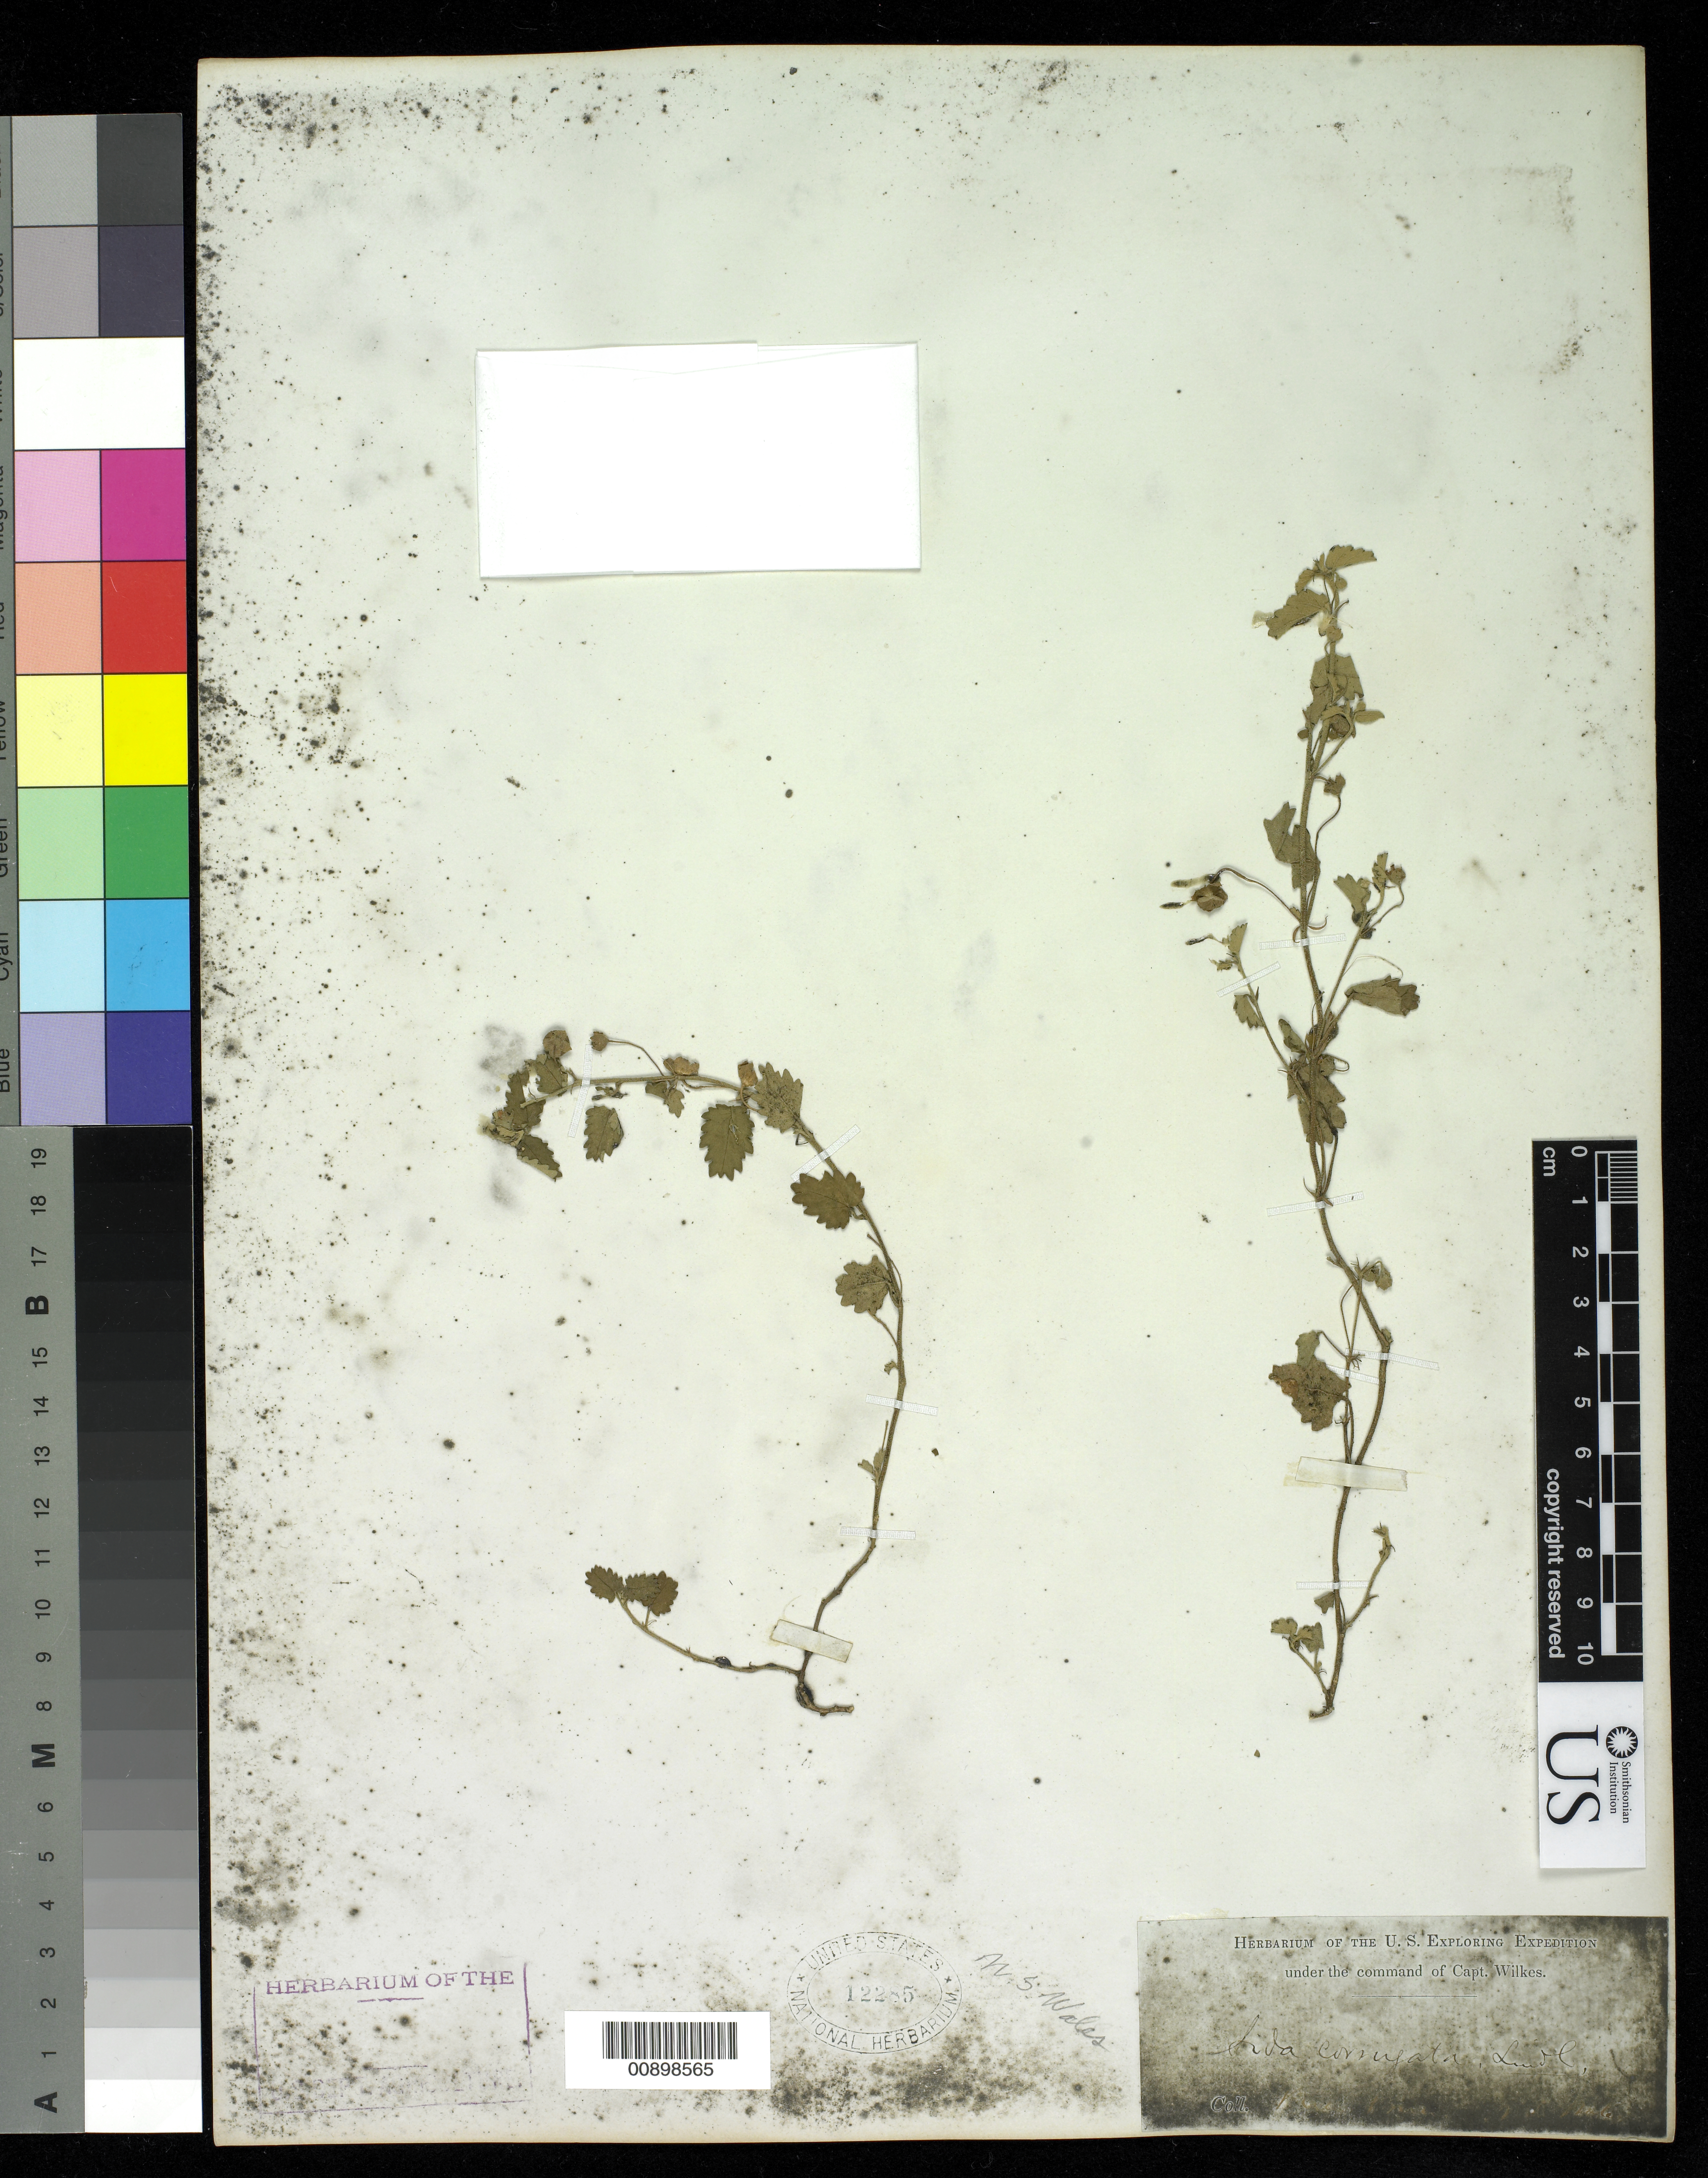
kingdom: Plantae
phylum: Tracheophyta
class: Magnoliopsida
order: Malvales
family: Malvaceae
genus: Sida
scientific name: Sida corrugata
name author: Lindl.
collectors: Wilkes Explor. Exped.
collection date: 1838/1842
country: Australia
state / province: New South Wales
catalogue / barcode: US 12285